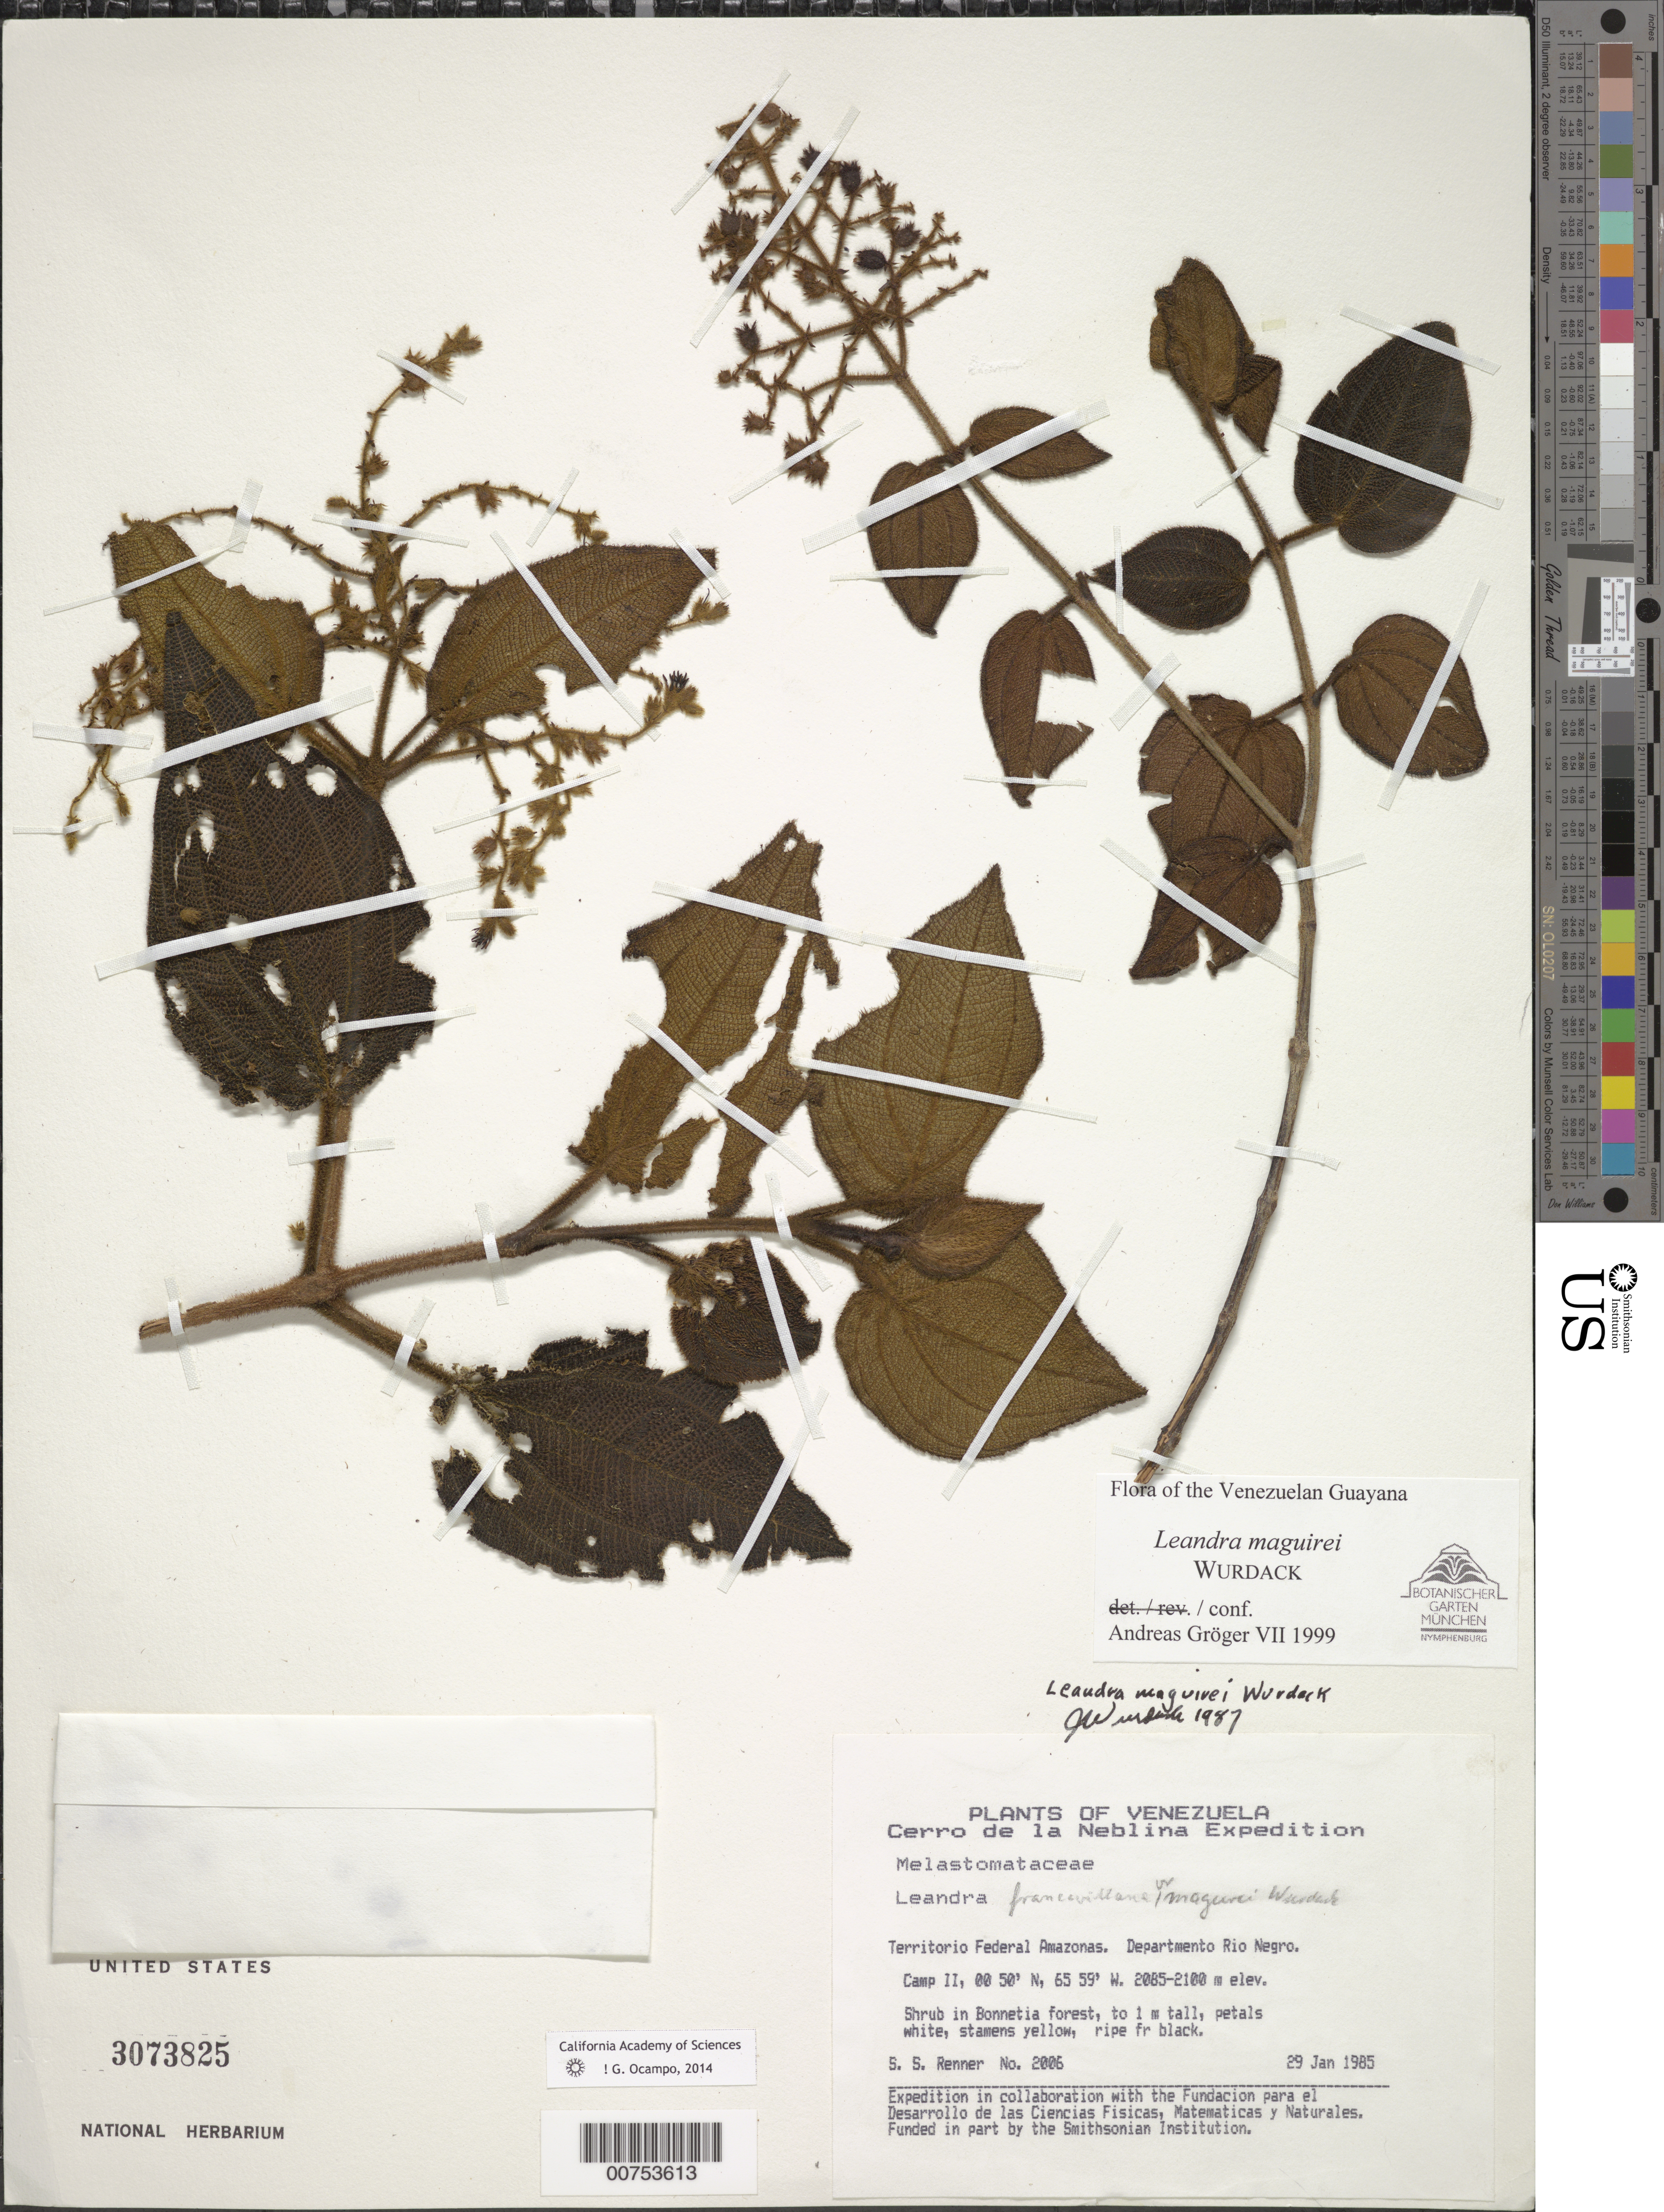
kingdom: Plantae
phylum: Tracheophyta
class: Magnoliopsida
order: Myrtales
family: Melastomataceae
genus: Leandra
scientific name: Leandra maguirei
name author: Wurdack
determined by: Gröger, A.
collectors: S. S. Renner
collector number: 2006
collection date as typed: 29-Jan-85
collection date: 1985-01-29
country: Venezuela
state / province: Amazonas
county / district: Río Negro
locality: Cerro de la Neblina, Camp II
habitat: Bonnetia forest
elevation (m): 2085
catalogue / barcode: US 3073825